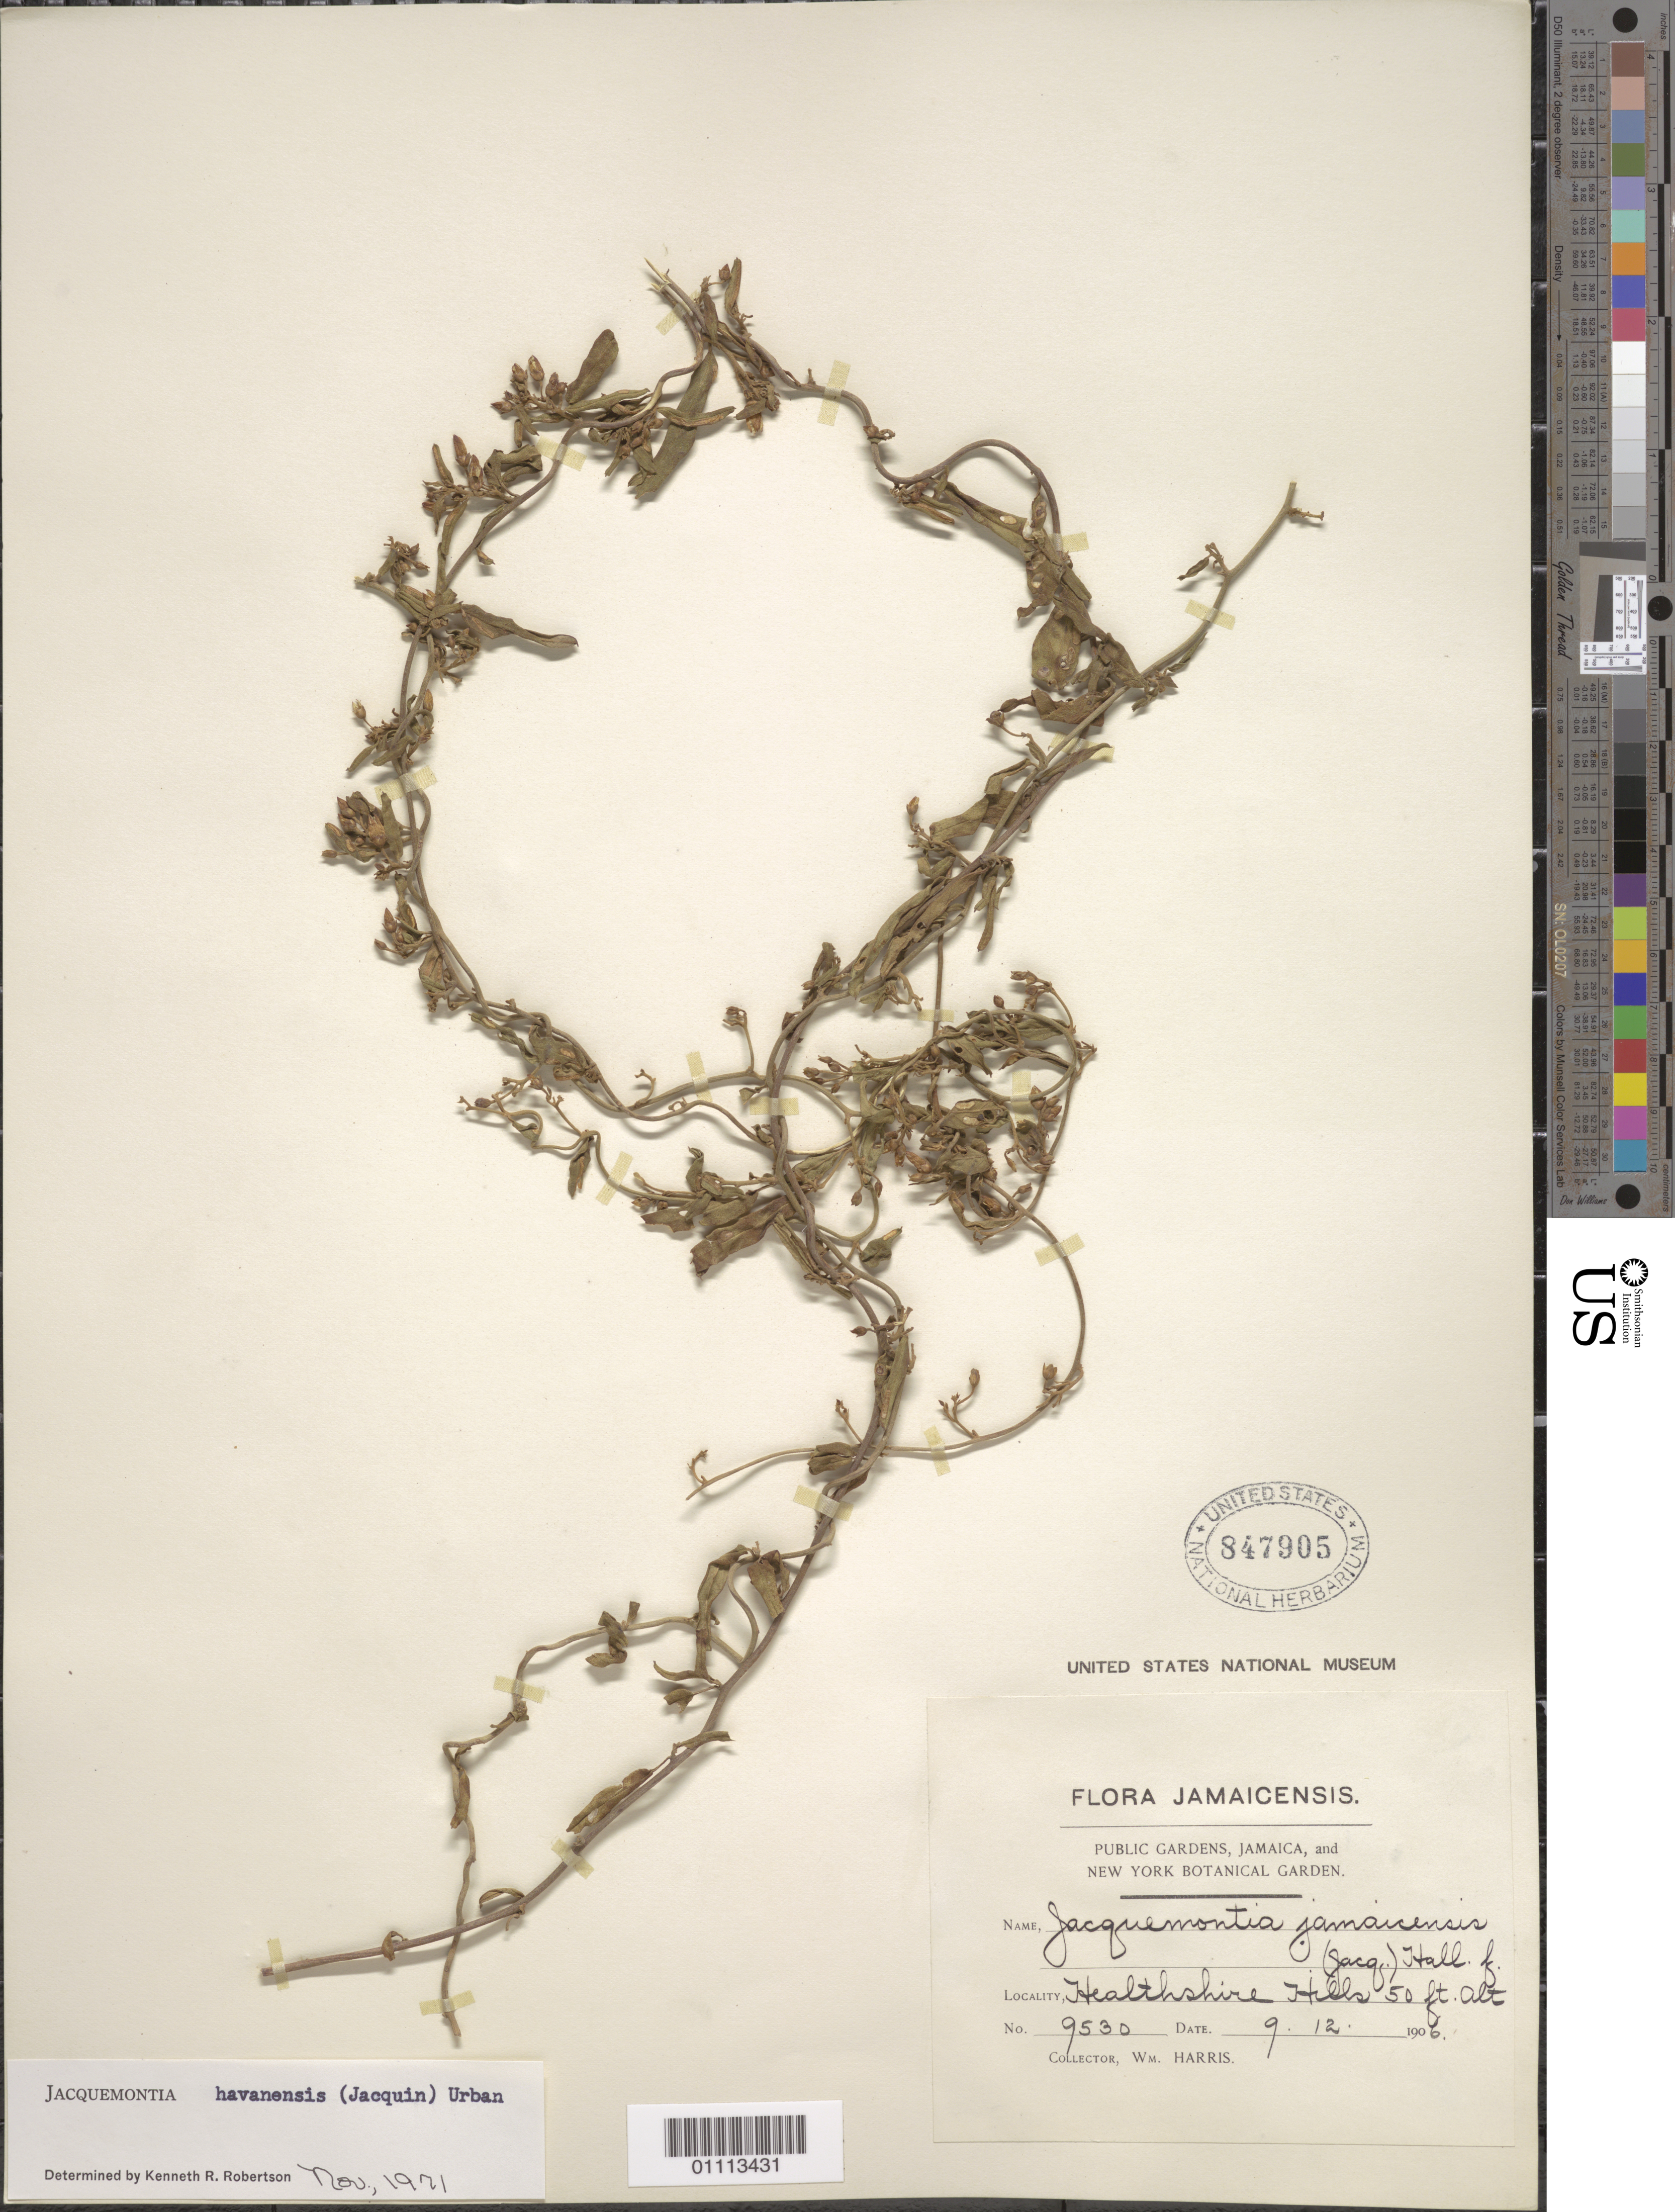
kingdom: Plantae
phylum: Tracheophyta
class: Magnoliopsida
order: Solanales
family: Convolvulaceae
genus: Jacquemontia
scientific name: Jacquemontia havanensis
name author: (Jacq.) Urb.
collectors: W. Harris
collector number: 9530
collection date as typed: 09 Dec 1906 or 12 Sep 1906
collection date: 1906-09-12 or 1906-12-09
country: Jamaica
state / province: Saint Catherine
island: Jamaica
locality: Healthshire Hills.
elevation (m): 15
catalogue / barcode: US 847905